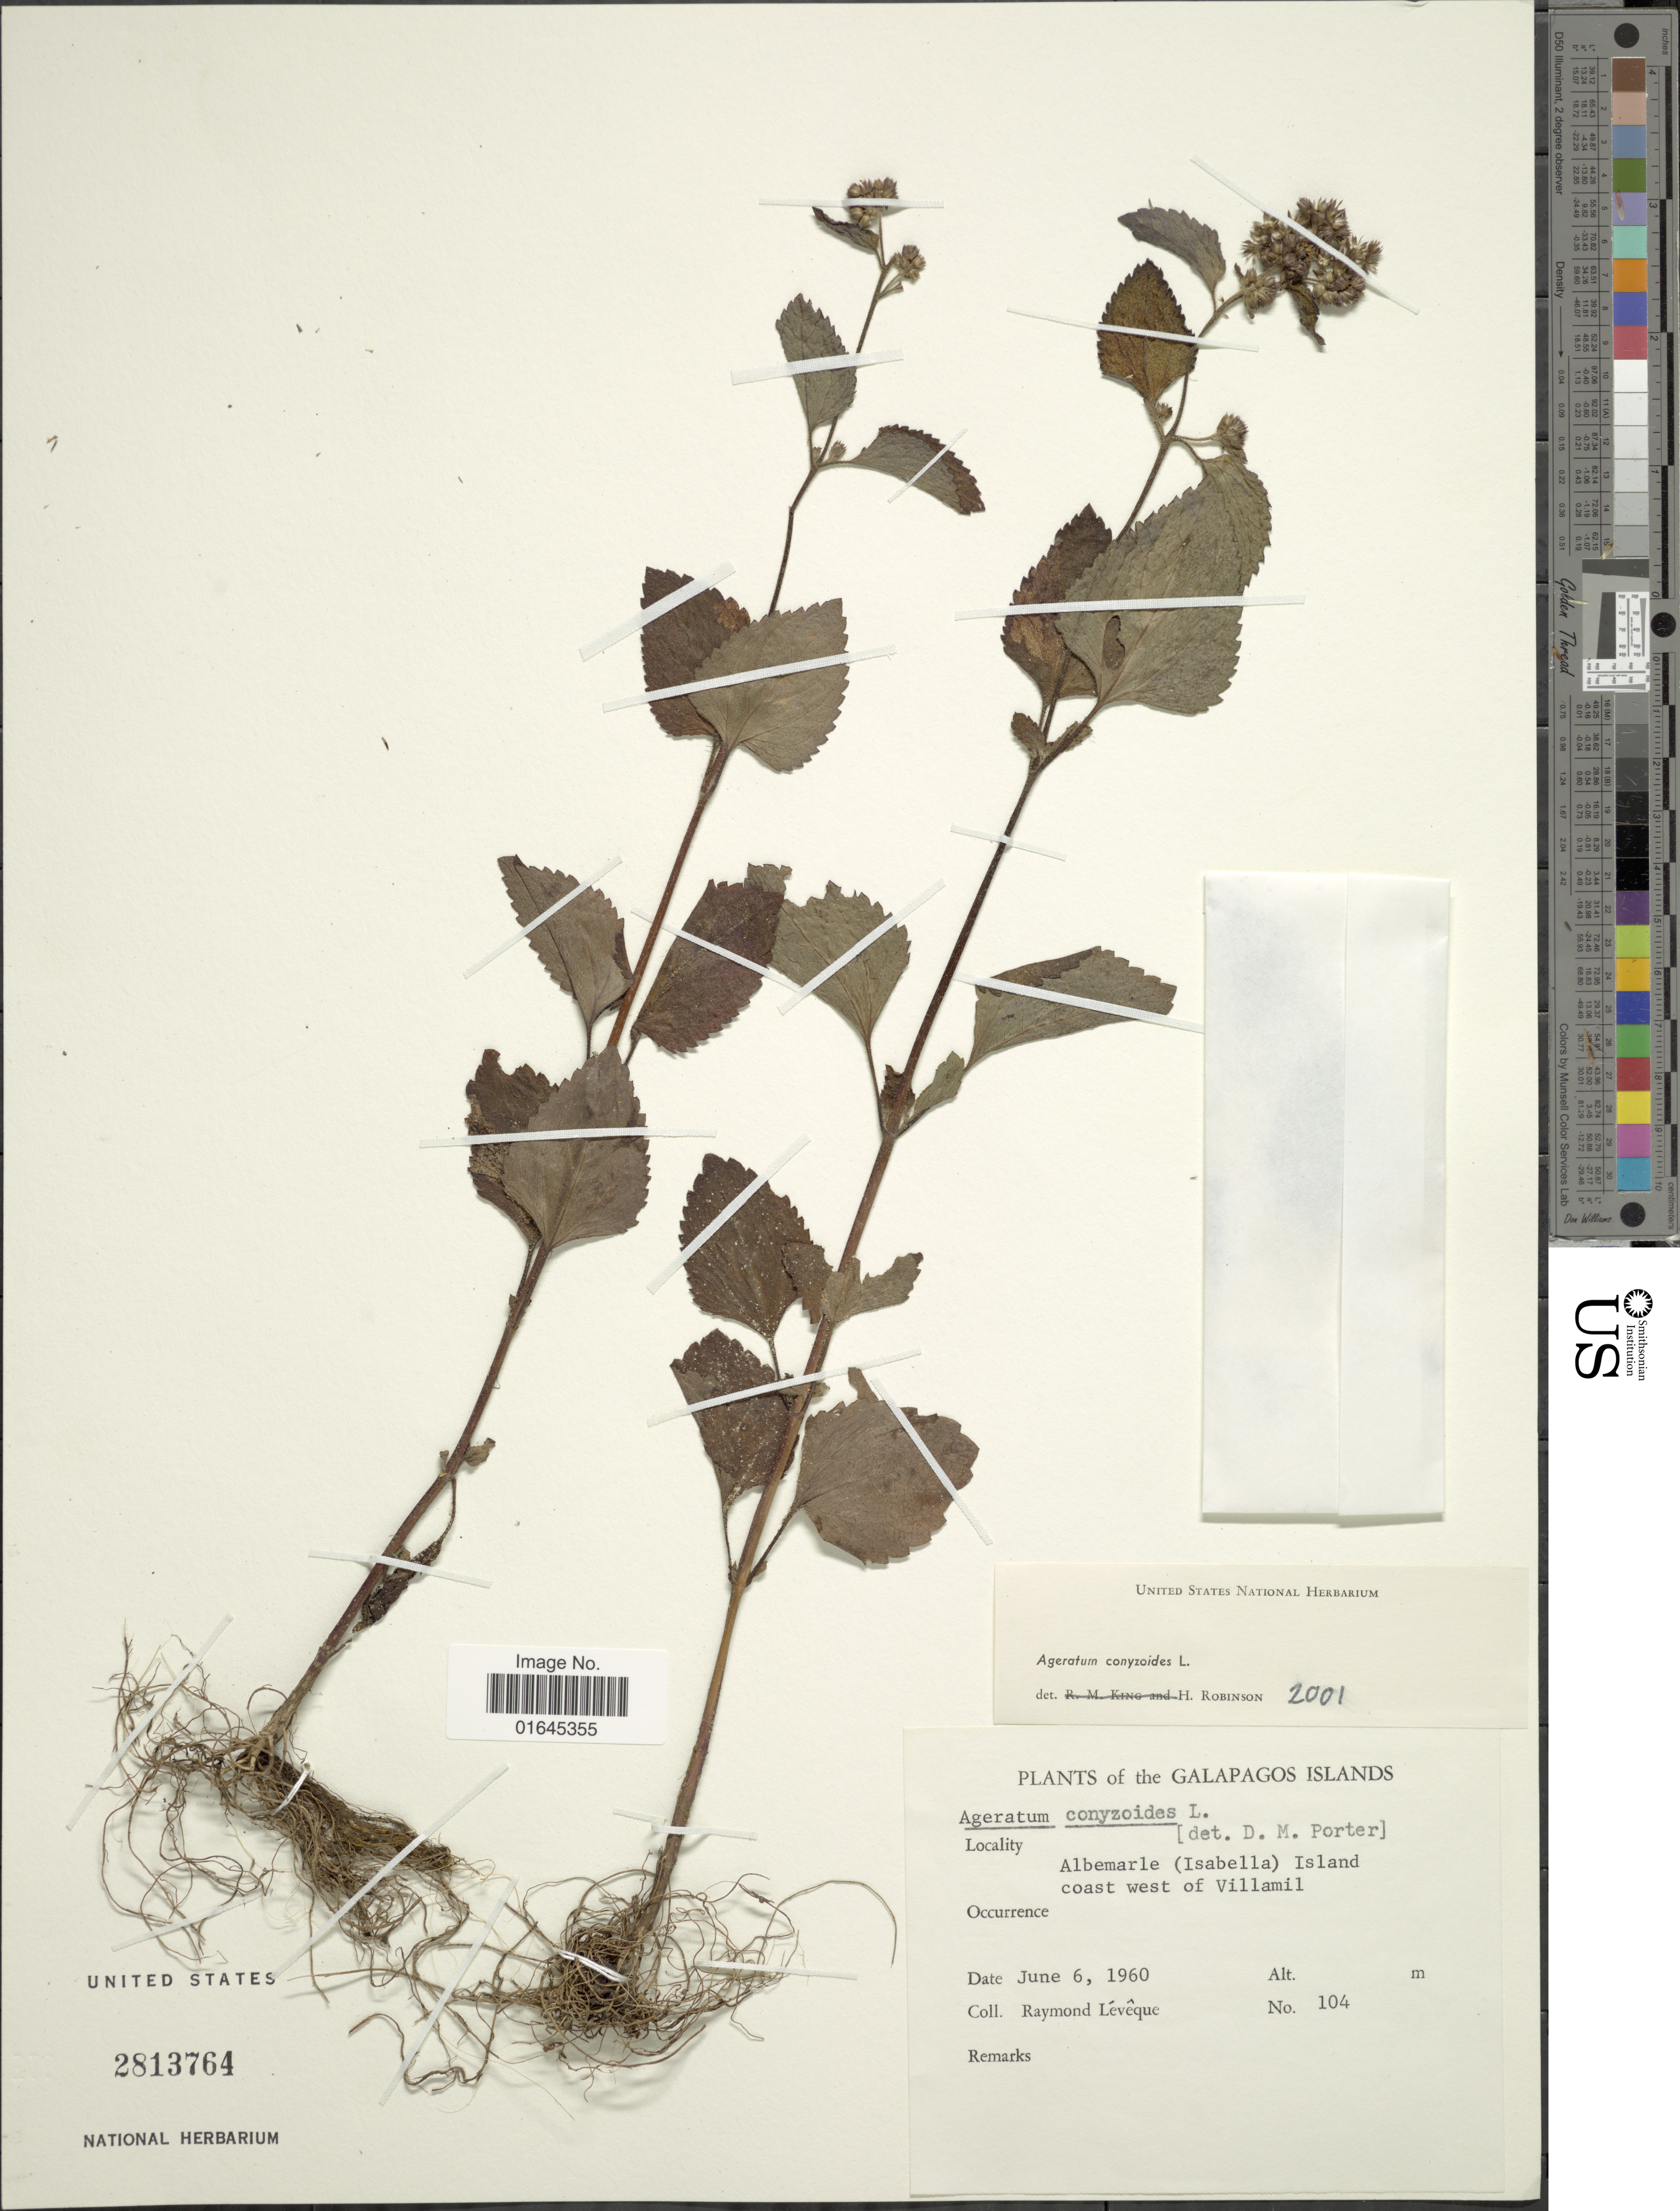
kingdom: Plantae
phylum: Tracheophyta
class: Magnoliopsida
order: Asterales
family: Asteraceae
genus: Ageratum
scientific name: Ageratum conyzoides subsp. conyzoides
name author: L.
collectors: R. Lévêque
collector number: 104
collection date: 1960-06-06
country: Ecuador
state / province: Colón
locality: Galapagos Island, Albemarle (Isabella) Island coast west of Villamil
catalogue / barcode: US 2813764